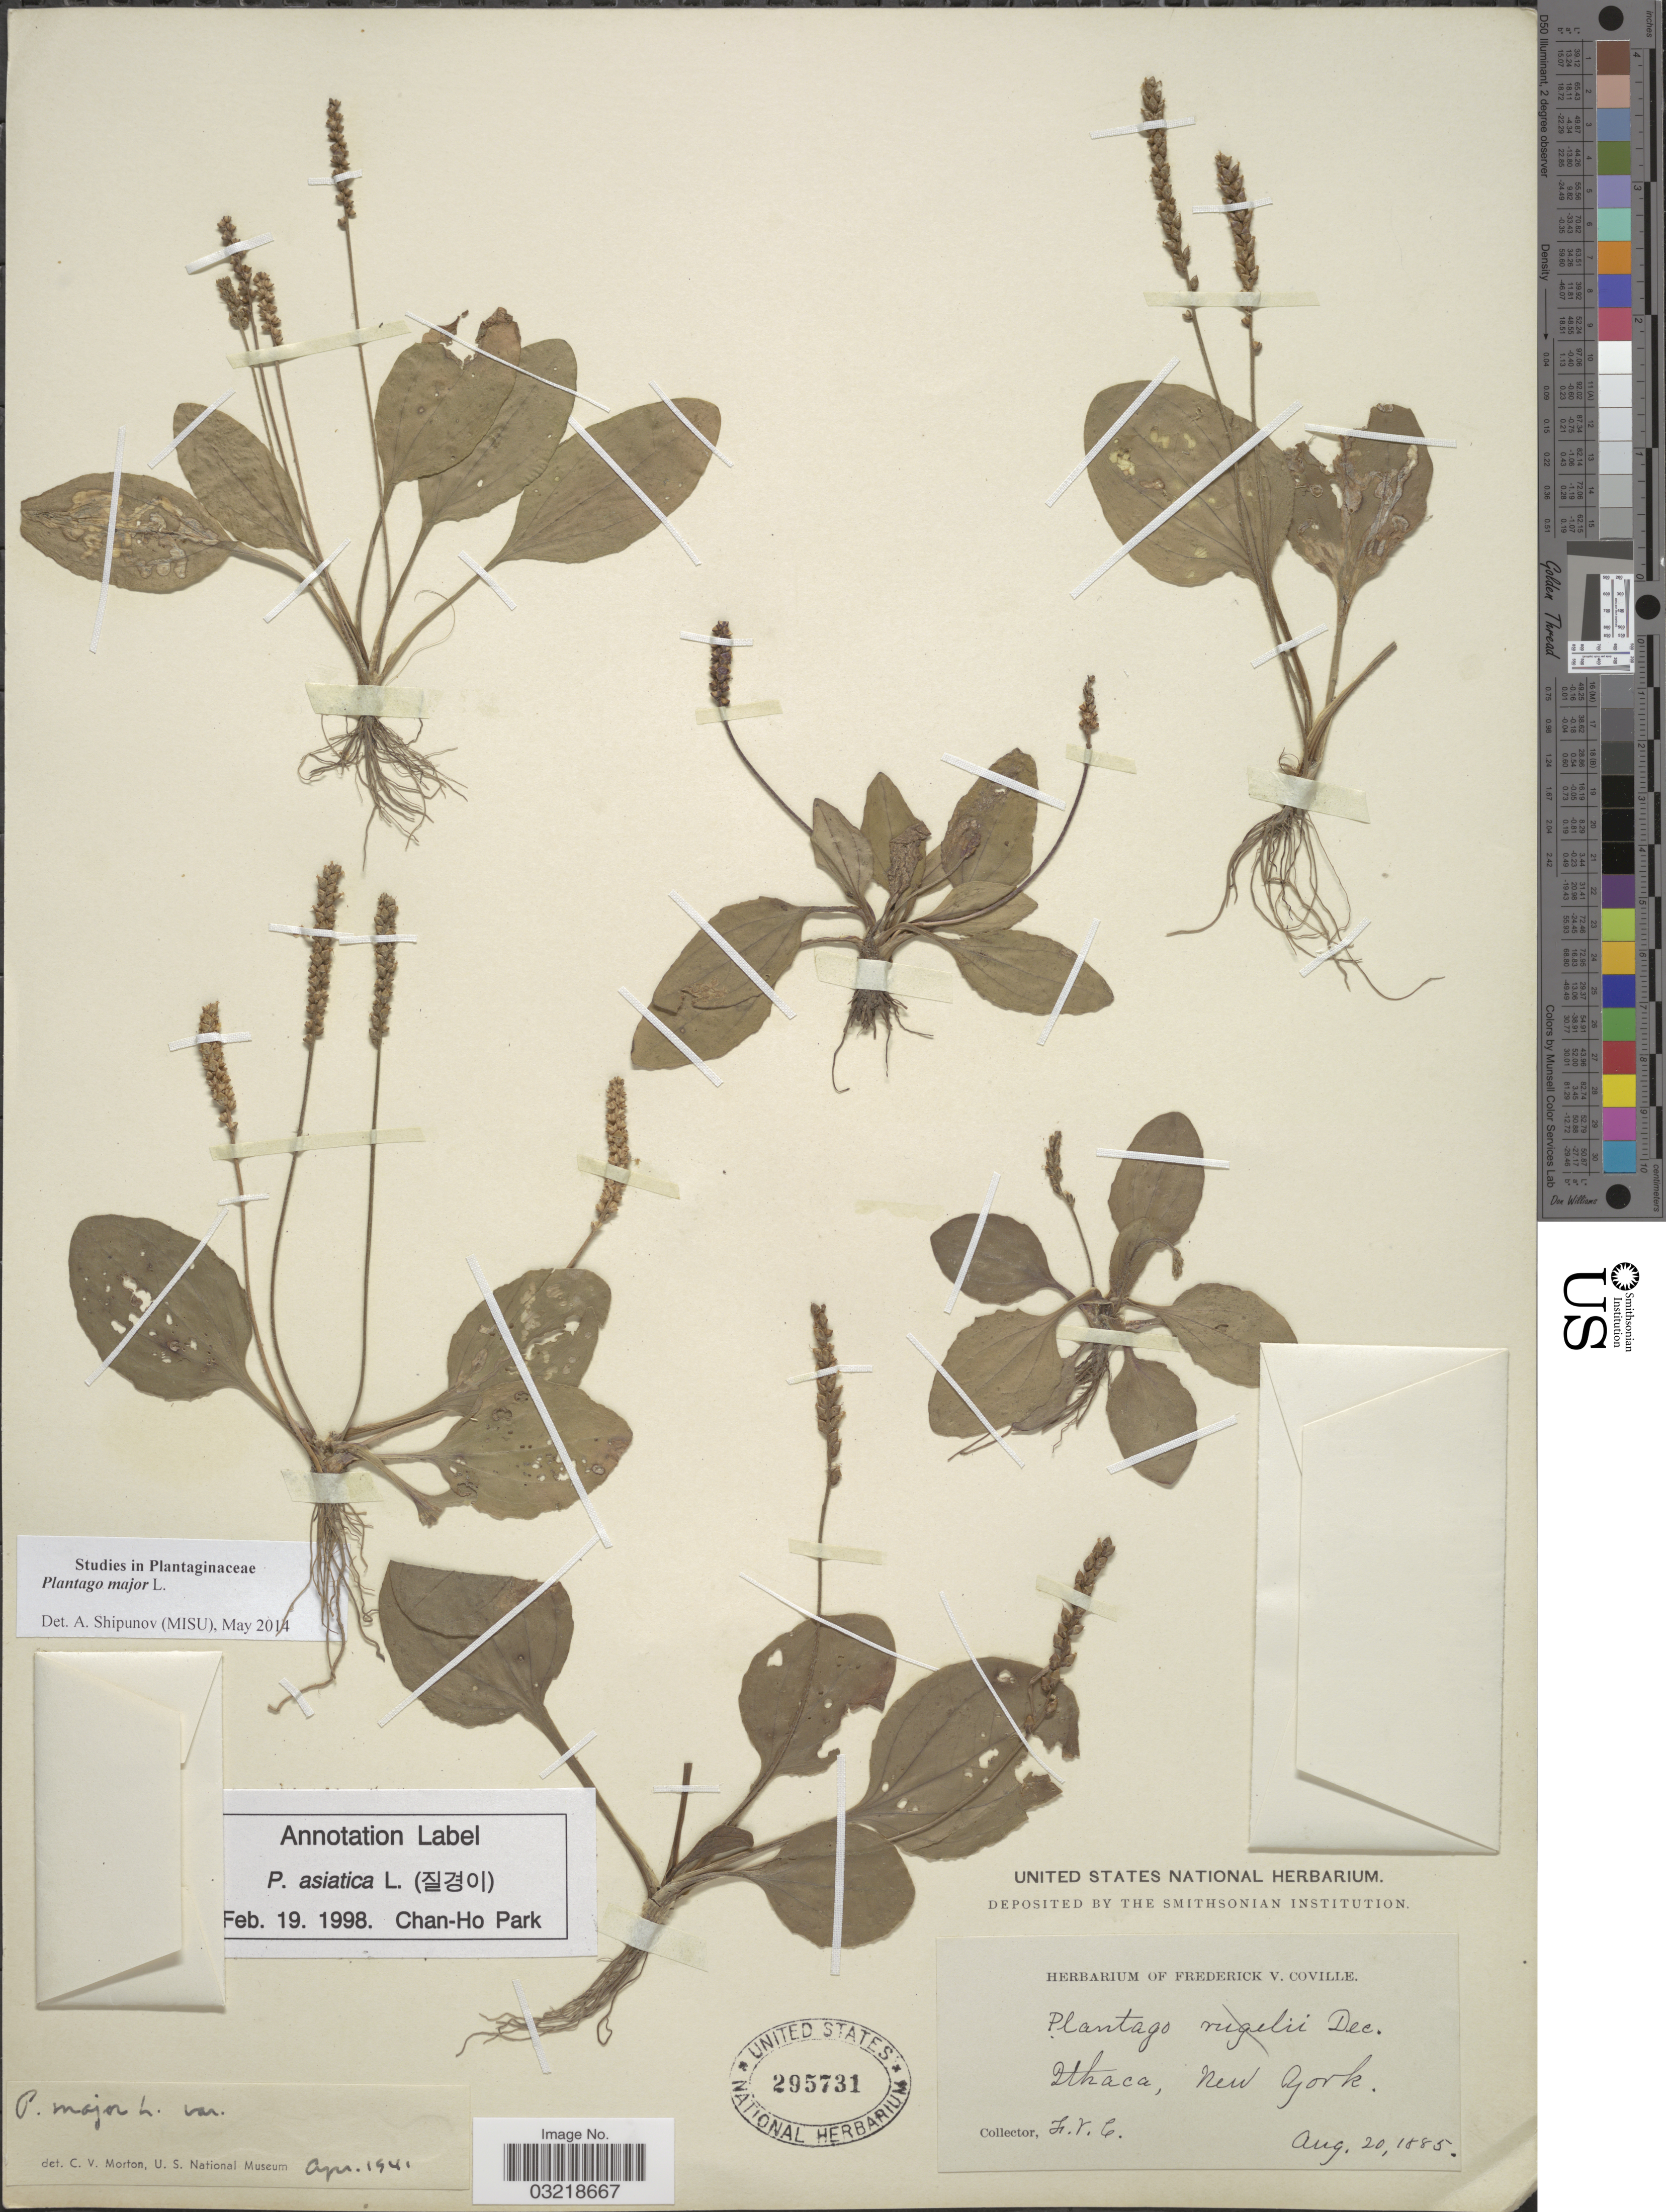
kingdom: Plantae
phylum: Tracheophyta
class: Magnoliopsida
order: Lamiales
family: Plantaginaceae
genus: Plantago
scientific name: Plantago major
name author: L.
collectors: F. V. Coville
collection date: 1885-08-20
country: United States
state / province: New York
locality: Ithaca.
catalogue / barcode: US 295731